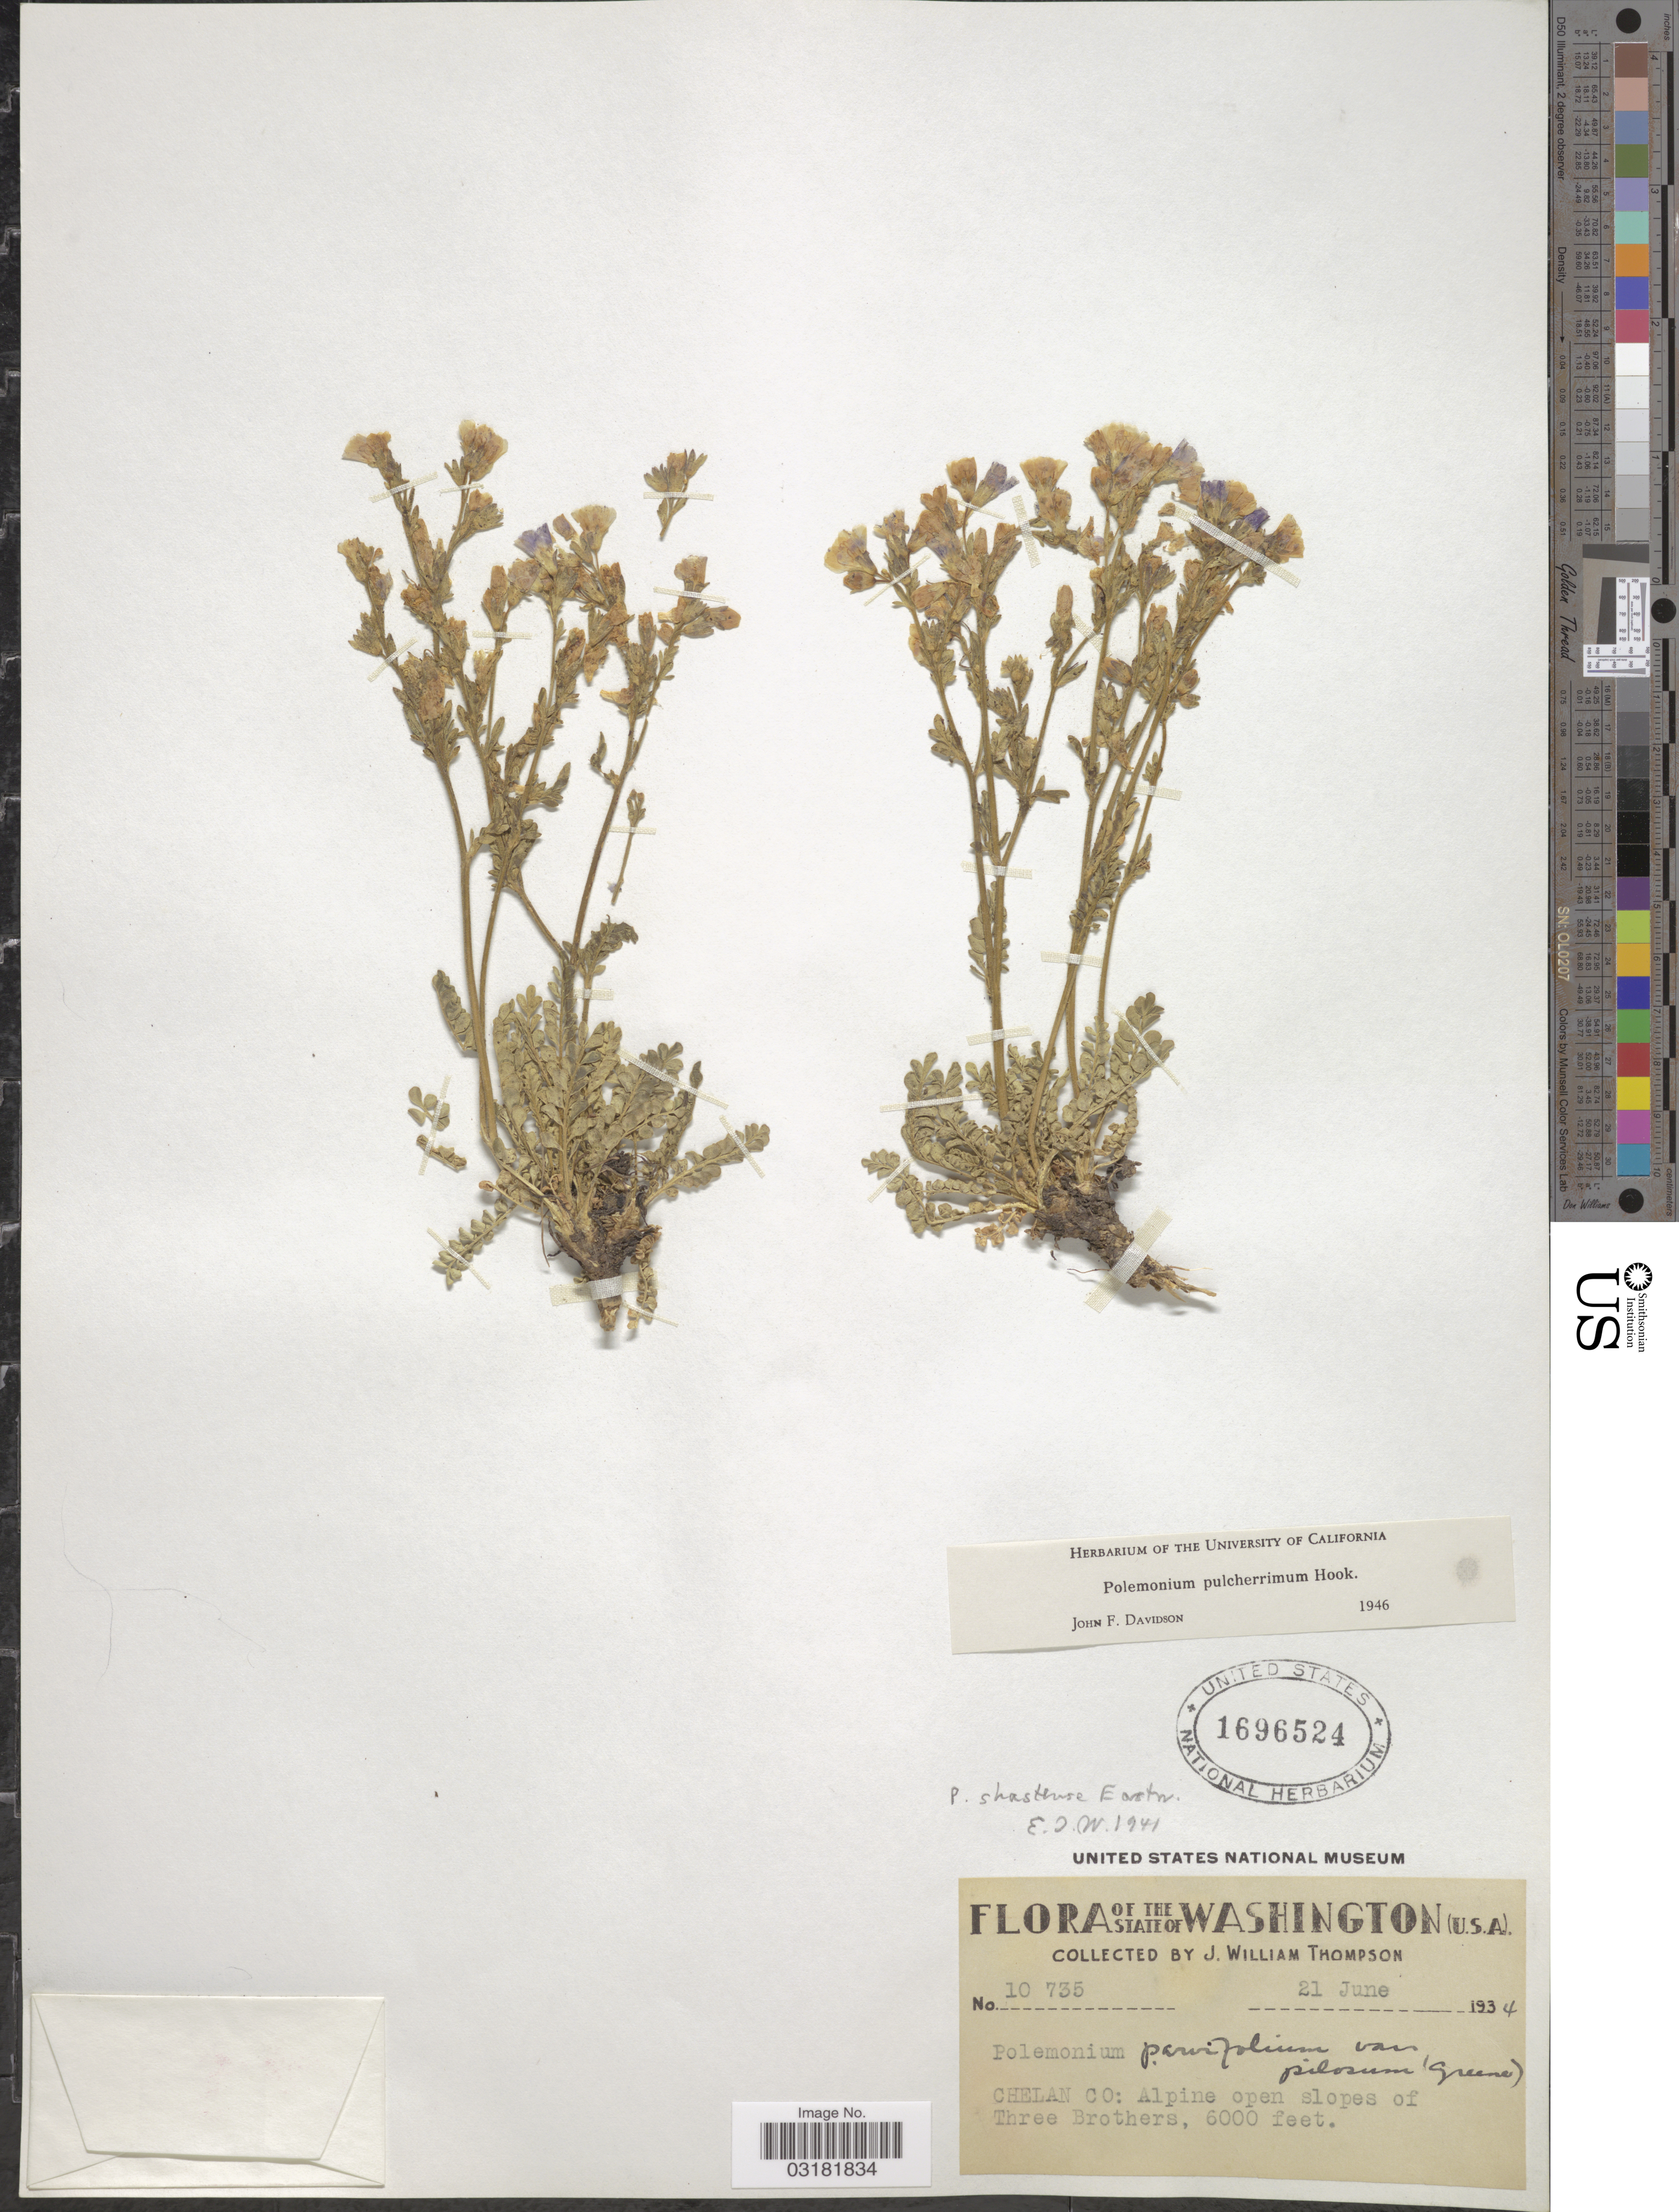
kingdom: Plantae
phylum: Tracheophyta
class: Magnoliopsida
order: Ericales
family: Polemoniaceae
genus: Polemonium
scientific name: Polemonium pulcherrimum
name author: Hook.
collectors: C. Fiker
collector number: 10735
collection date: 1934-06-21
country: United States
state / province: Washington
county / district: Chelan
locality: Chelan Co: Alpine open slopes of Three Brothers.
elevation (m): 1829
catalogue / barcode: US 1696524